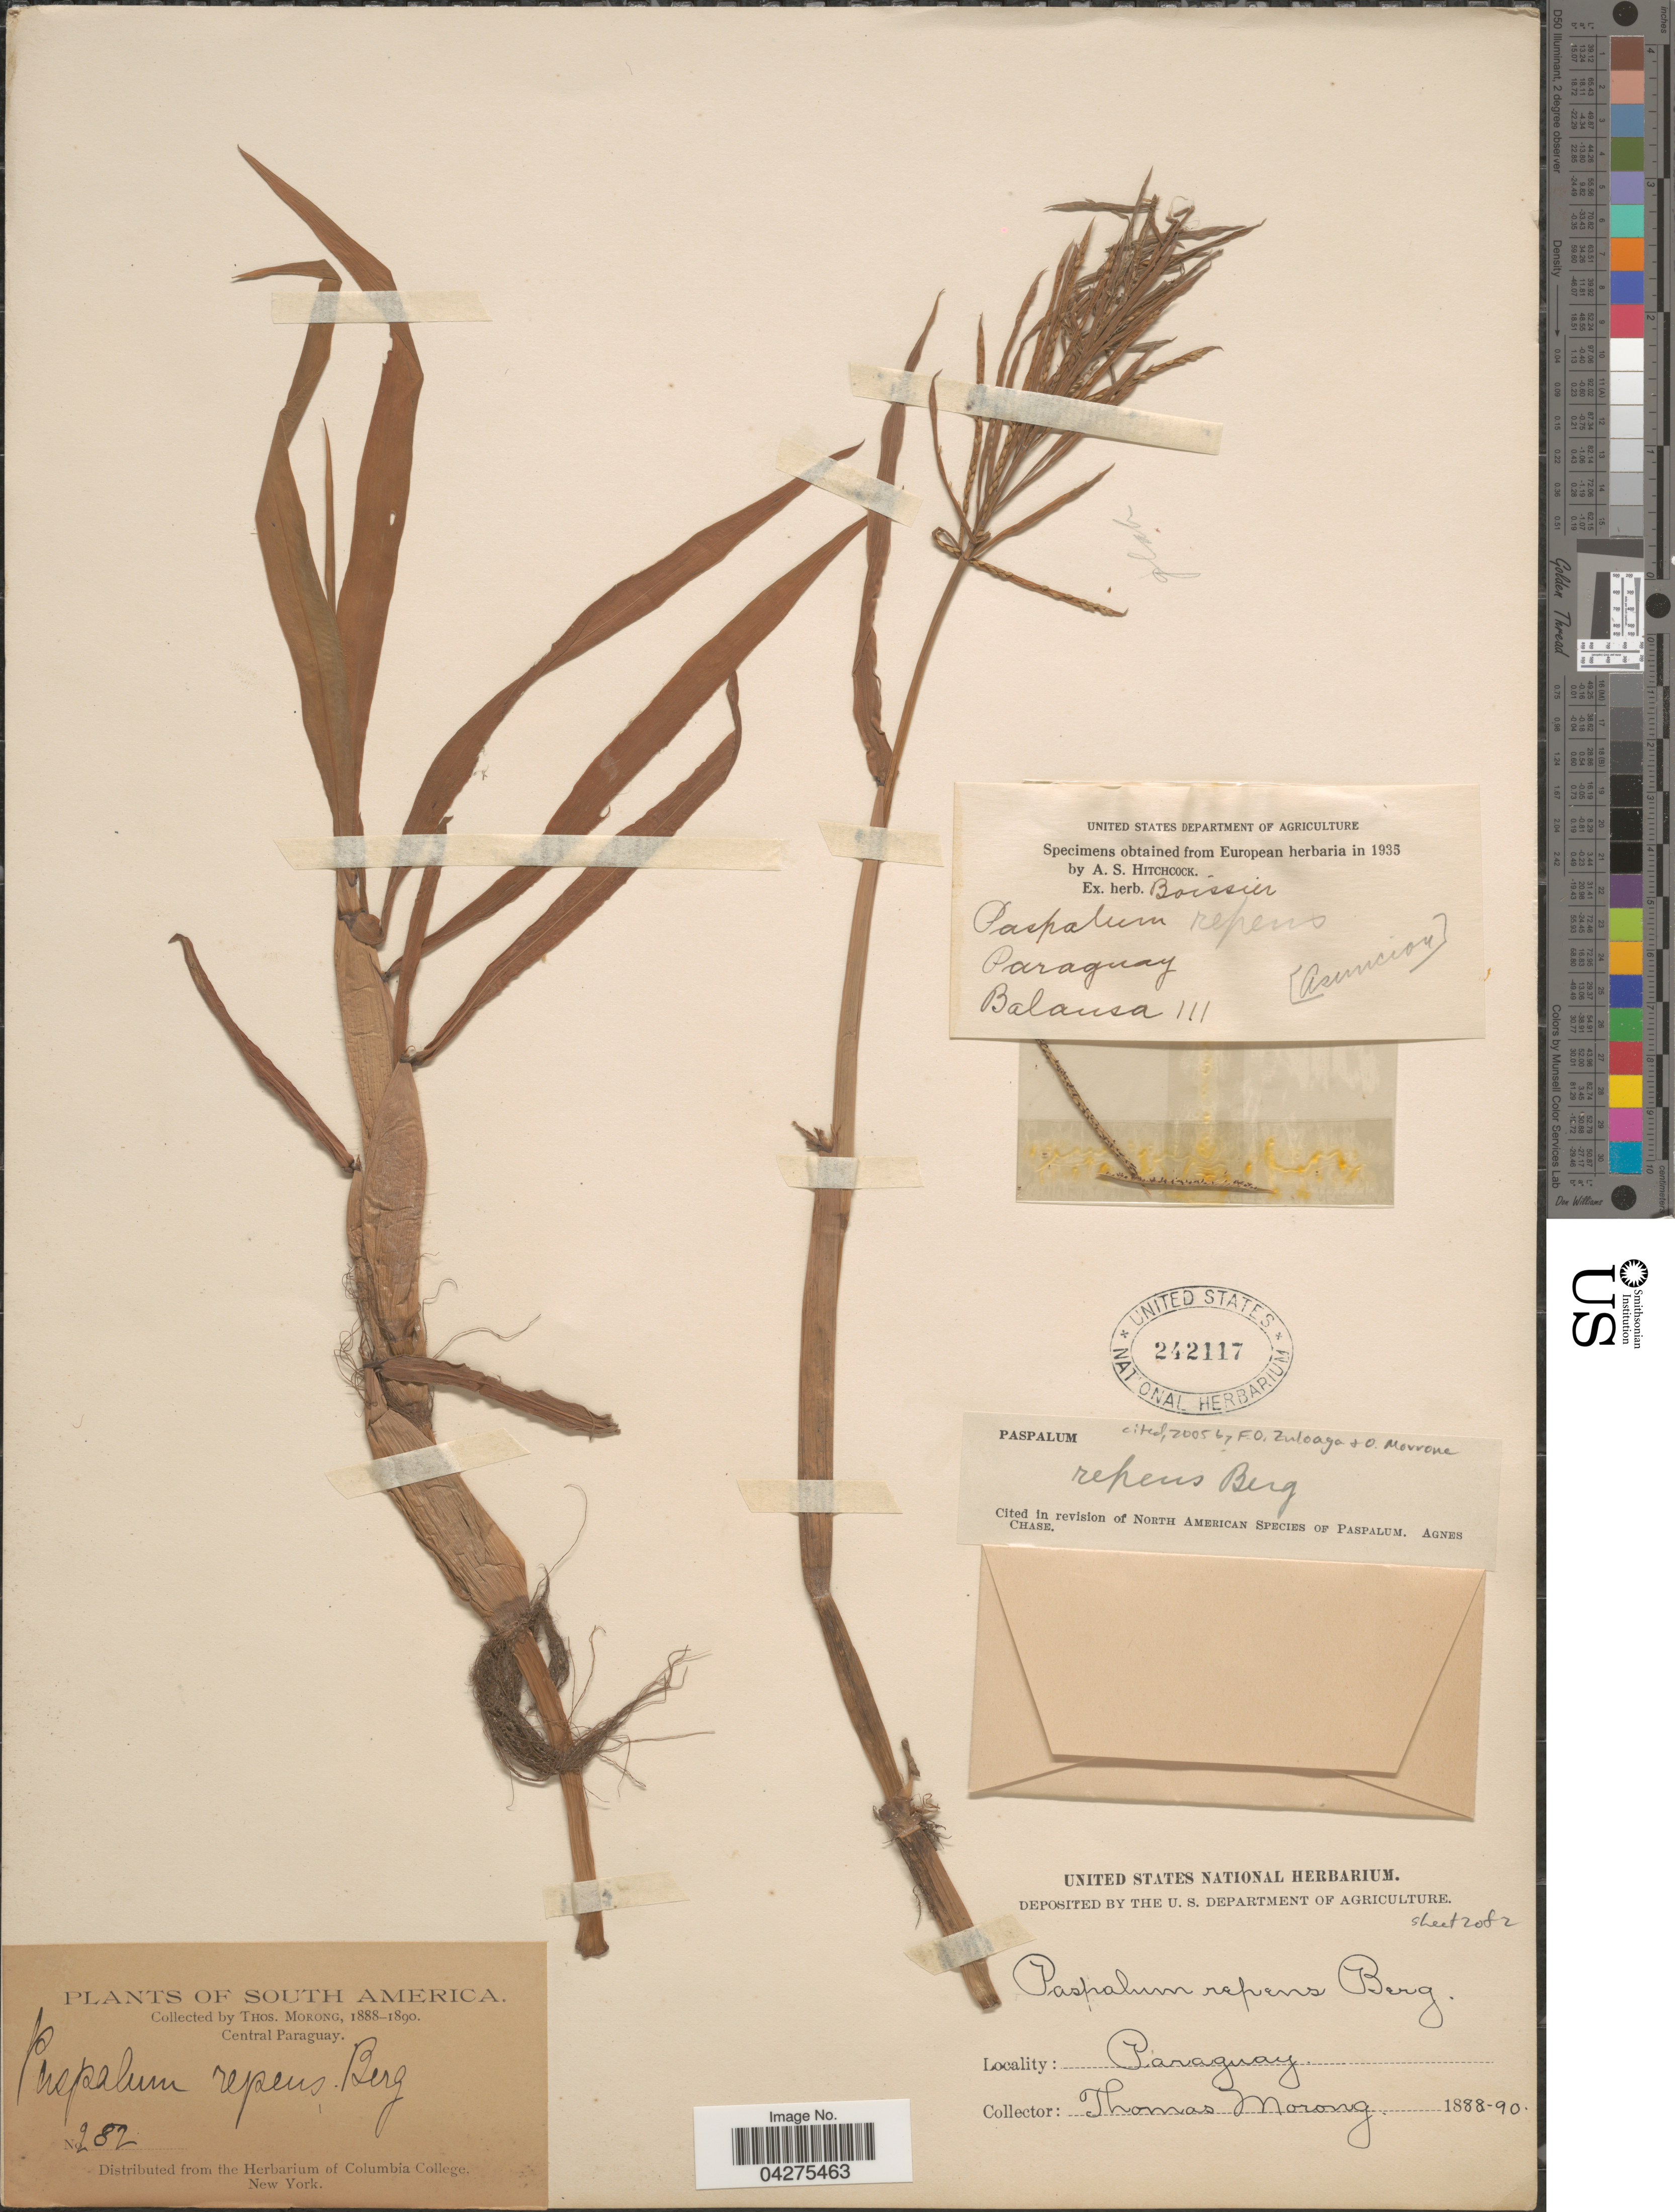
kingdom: Plantae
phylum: Tracheophyta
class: Liliopsida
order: Poales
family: Poaceae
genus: Paspalum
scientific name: Paspalum repens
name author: P.J. Bergius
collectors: ex herb. T. Morong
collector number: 282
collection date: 1888/1890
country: Paraguay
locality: Central Paraguay.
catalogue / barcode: US 242117-2